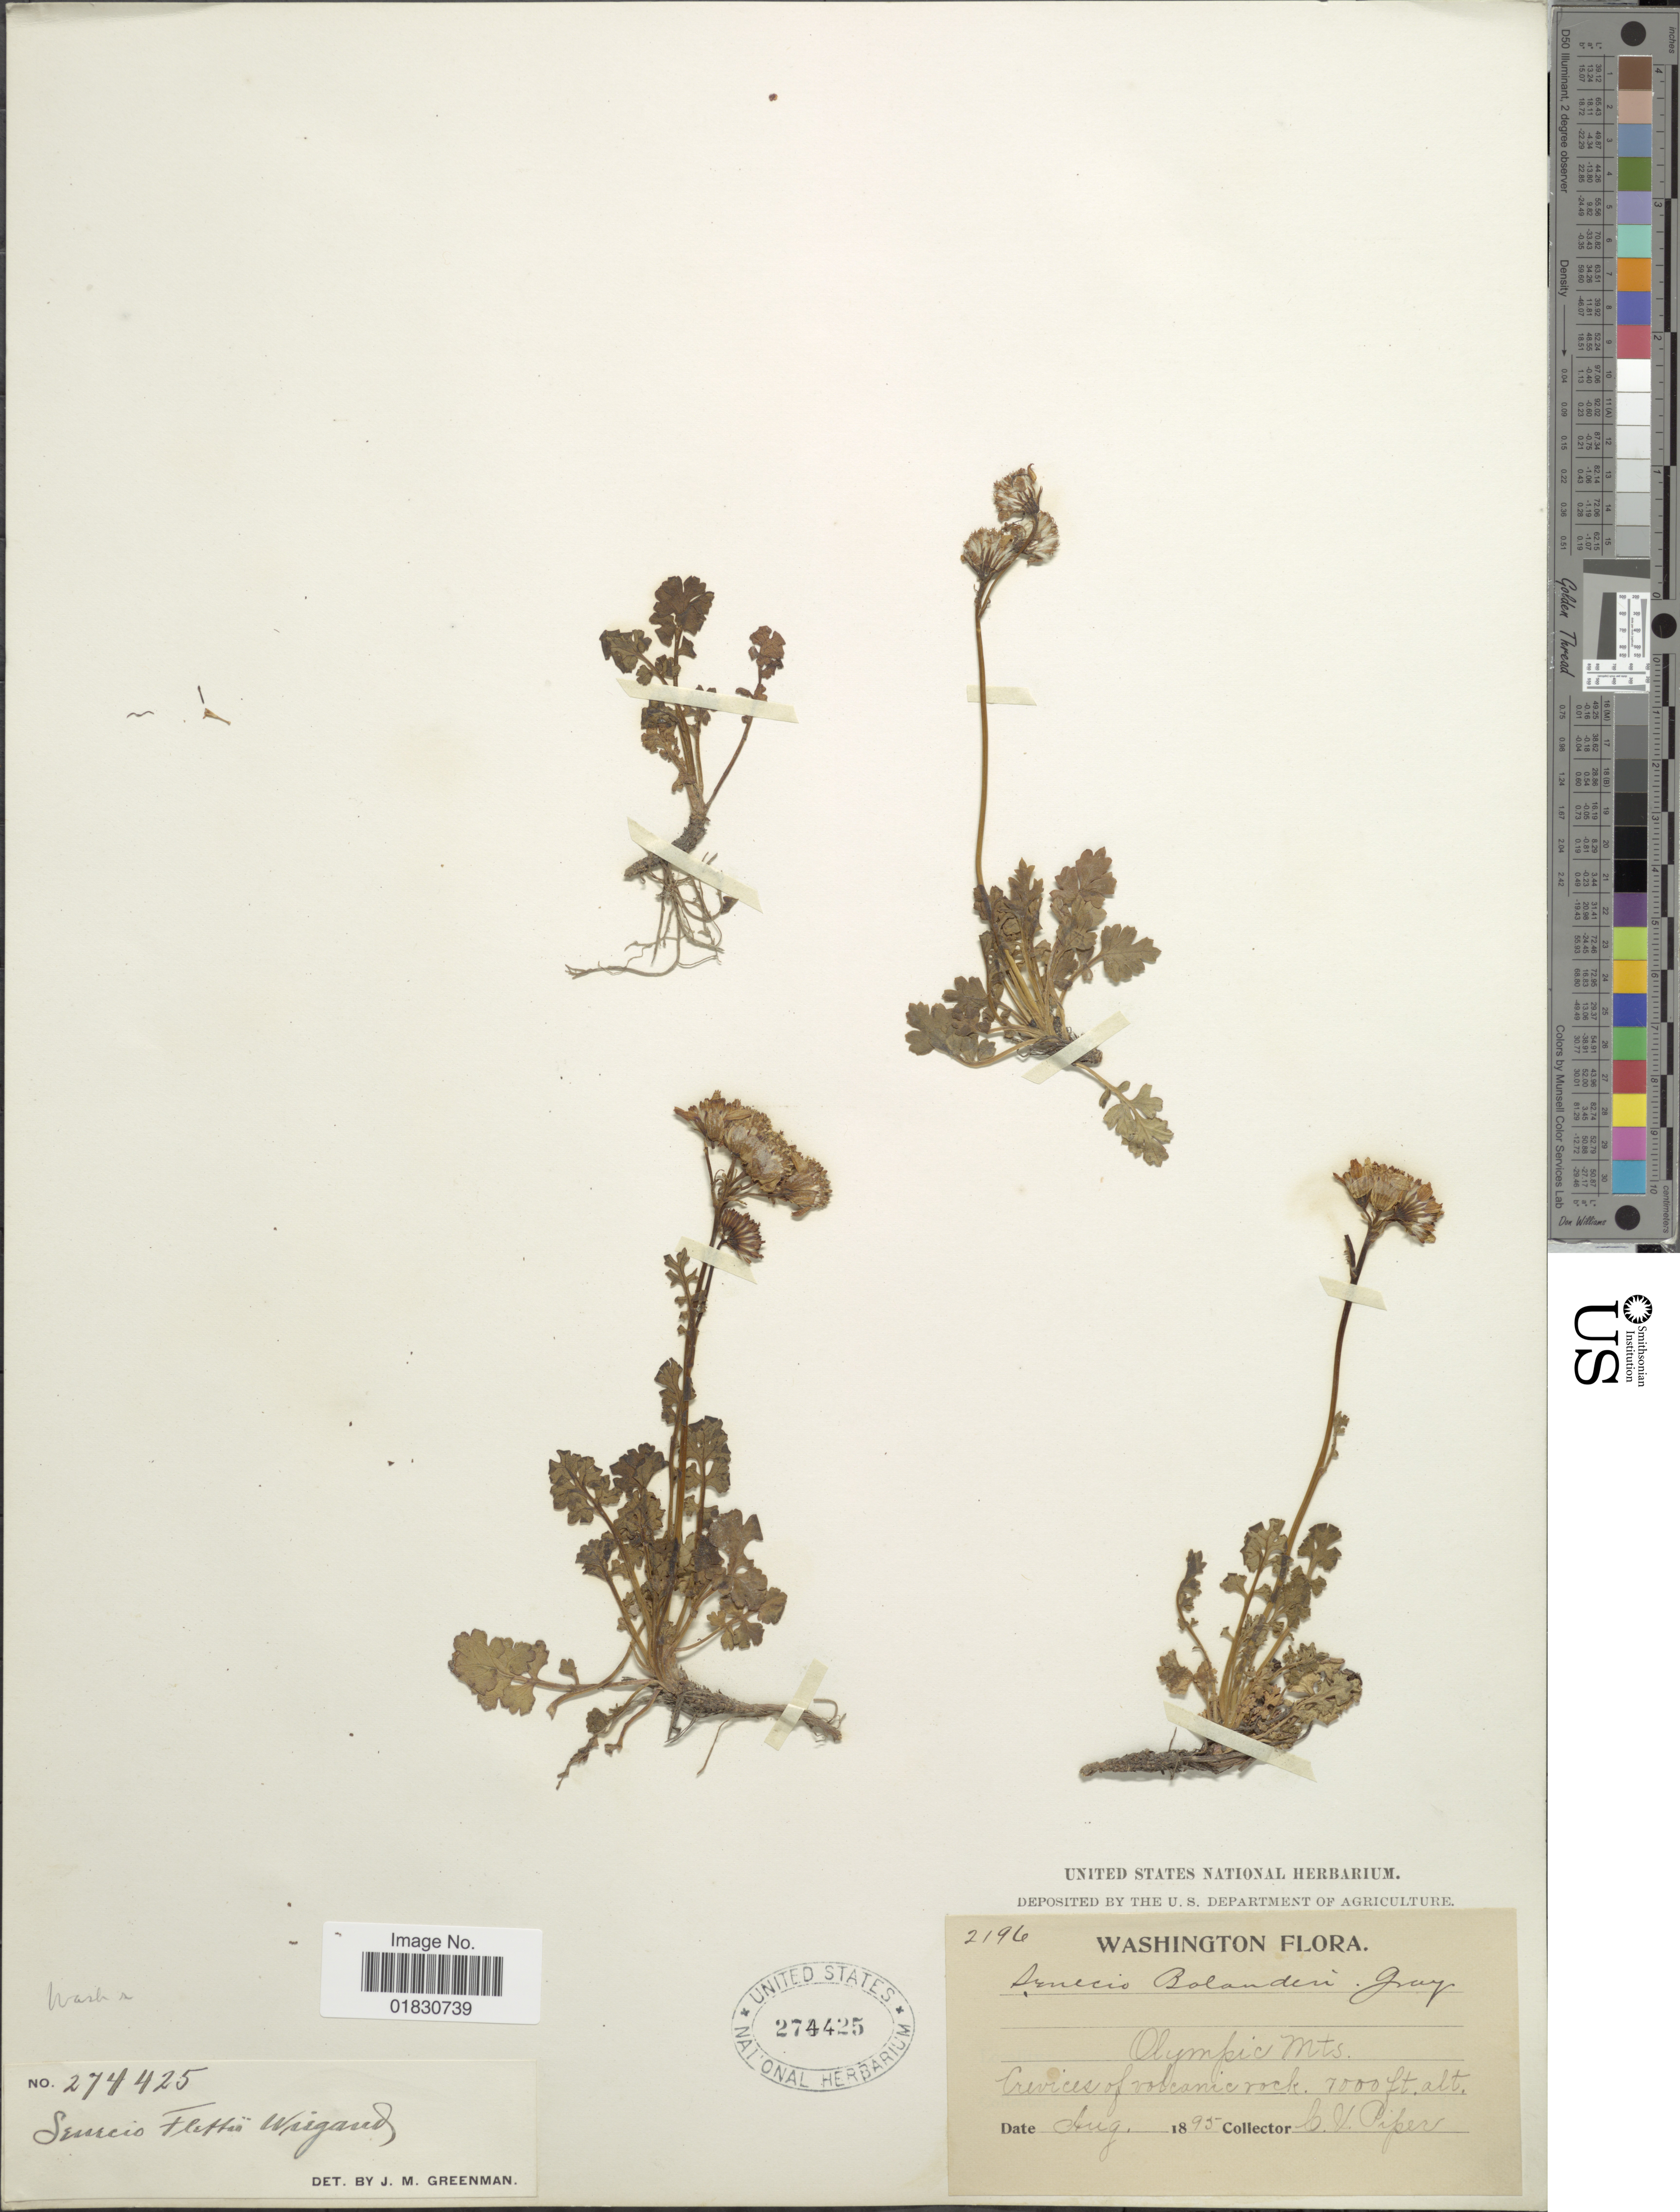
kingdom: Plantae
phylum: Tracheophyta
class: Magnoliopsida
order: Asterales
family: Asteraceae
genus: Packera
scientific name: Packera flettii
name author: (Wiegand) W.A. Weber & Á. Löve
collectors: C. V. Piper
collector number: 2196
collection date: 1895-08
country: United States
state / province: Washington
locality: Olympic Mts., Crevics of volcanic rock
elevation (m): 2134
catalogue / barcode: US 274425